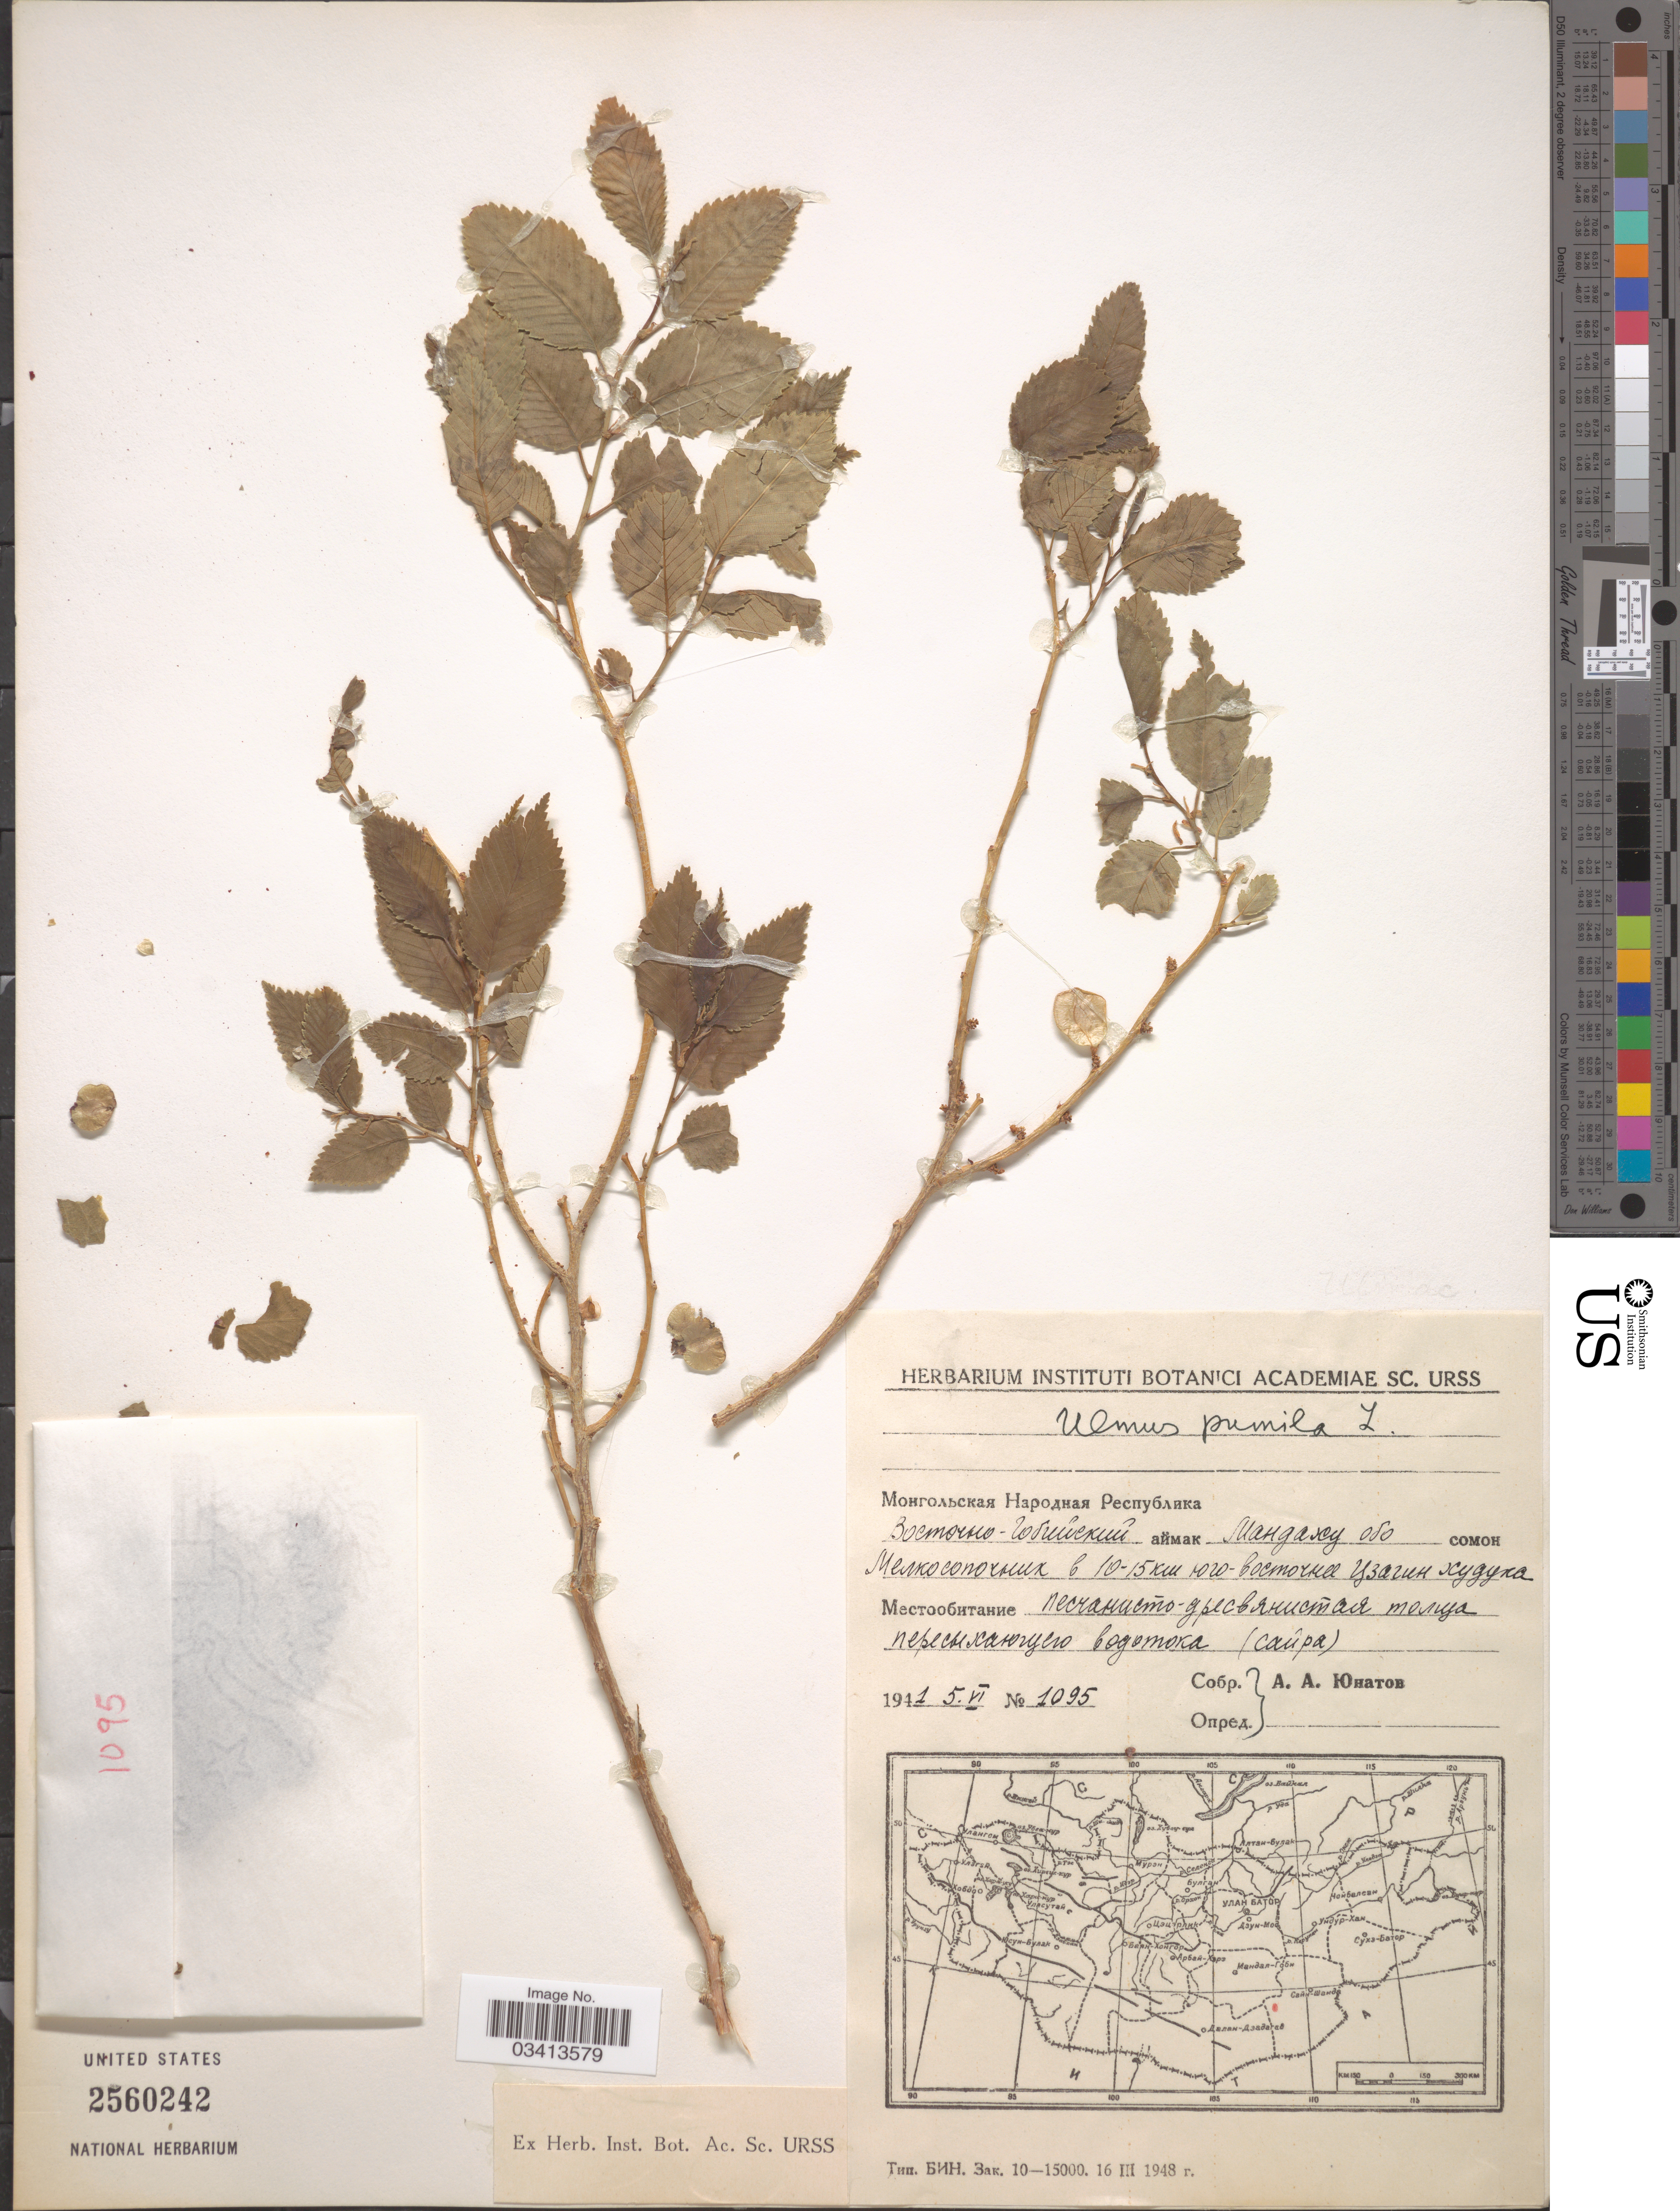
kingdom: Plantae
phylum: Tracheophyta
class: Magnoliopsida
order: Rosales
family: Ulmaceae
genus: Ulmus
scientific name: Ulmus pumila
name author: L.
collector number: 1095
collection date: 1941-06-05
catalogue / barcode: US 2560242